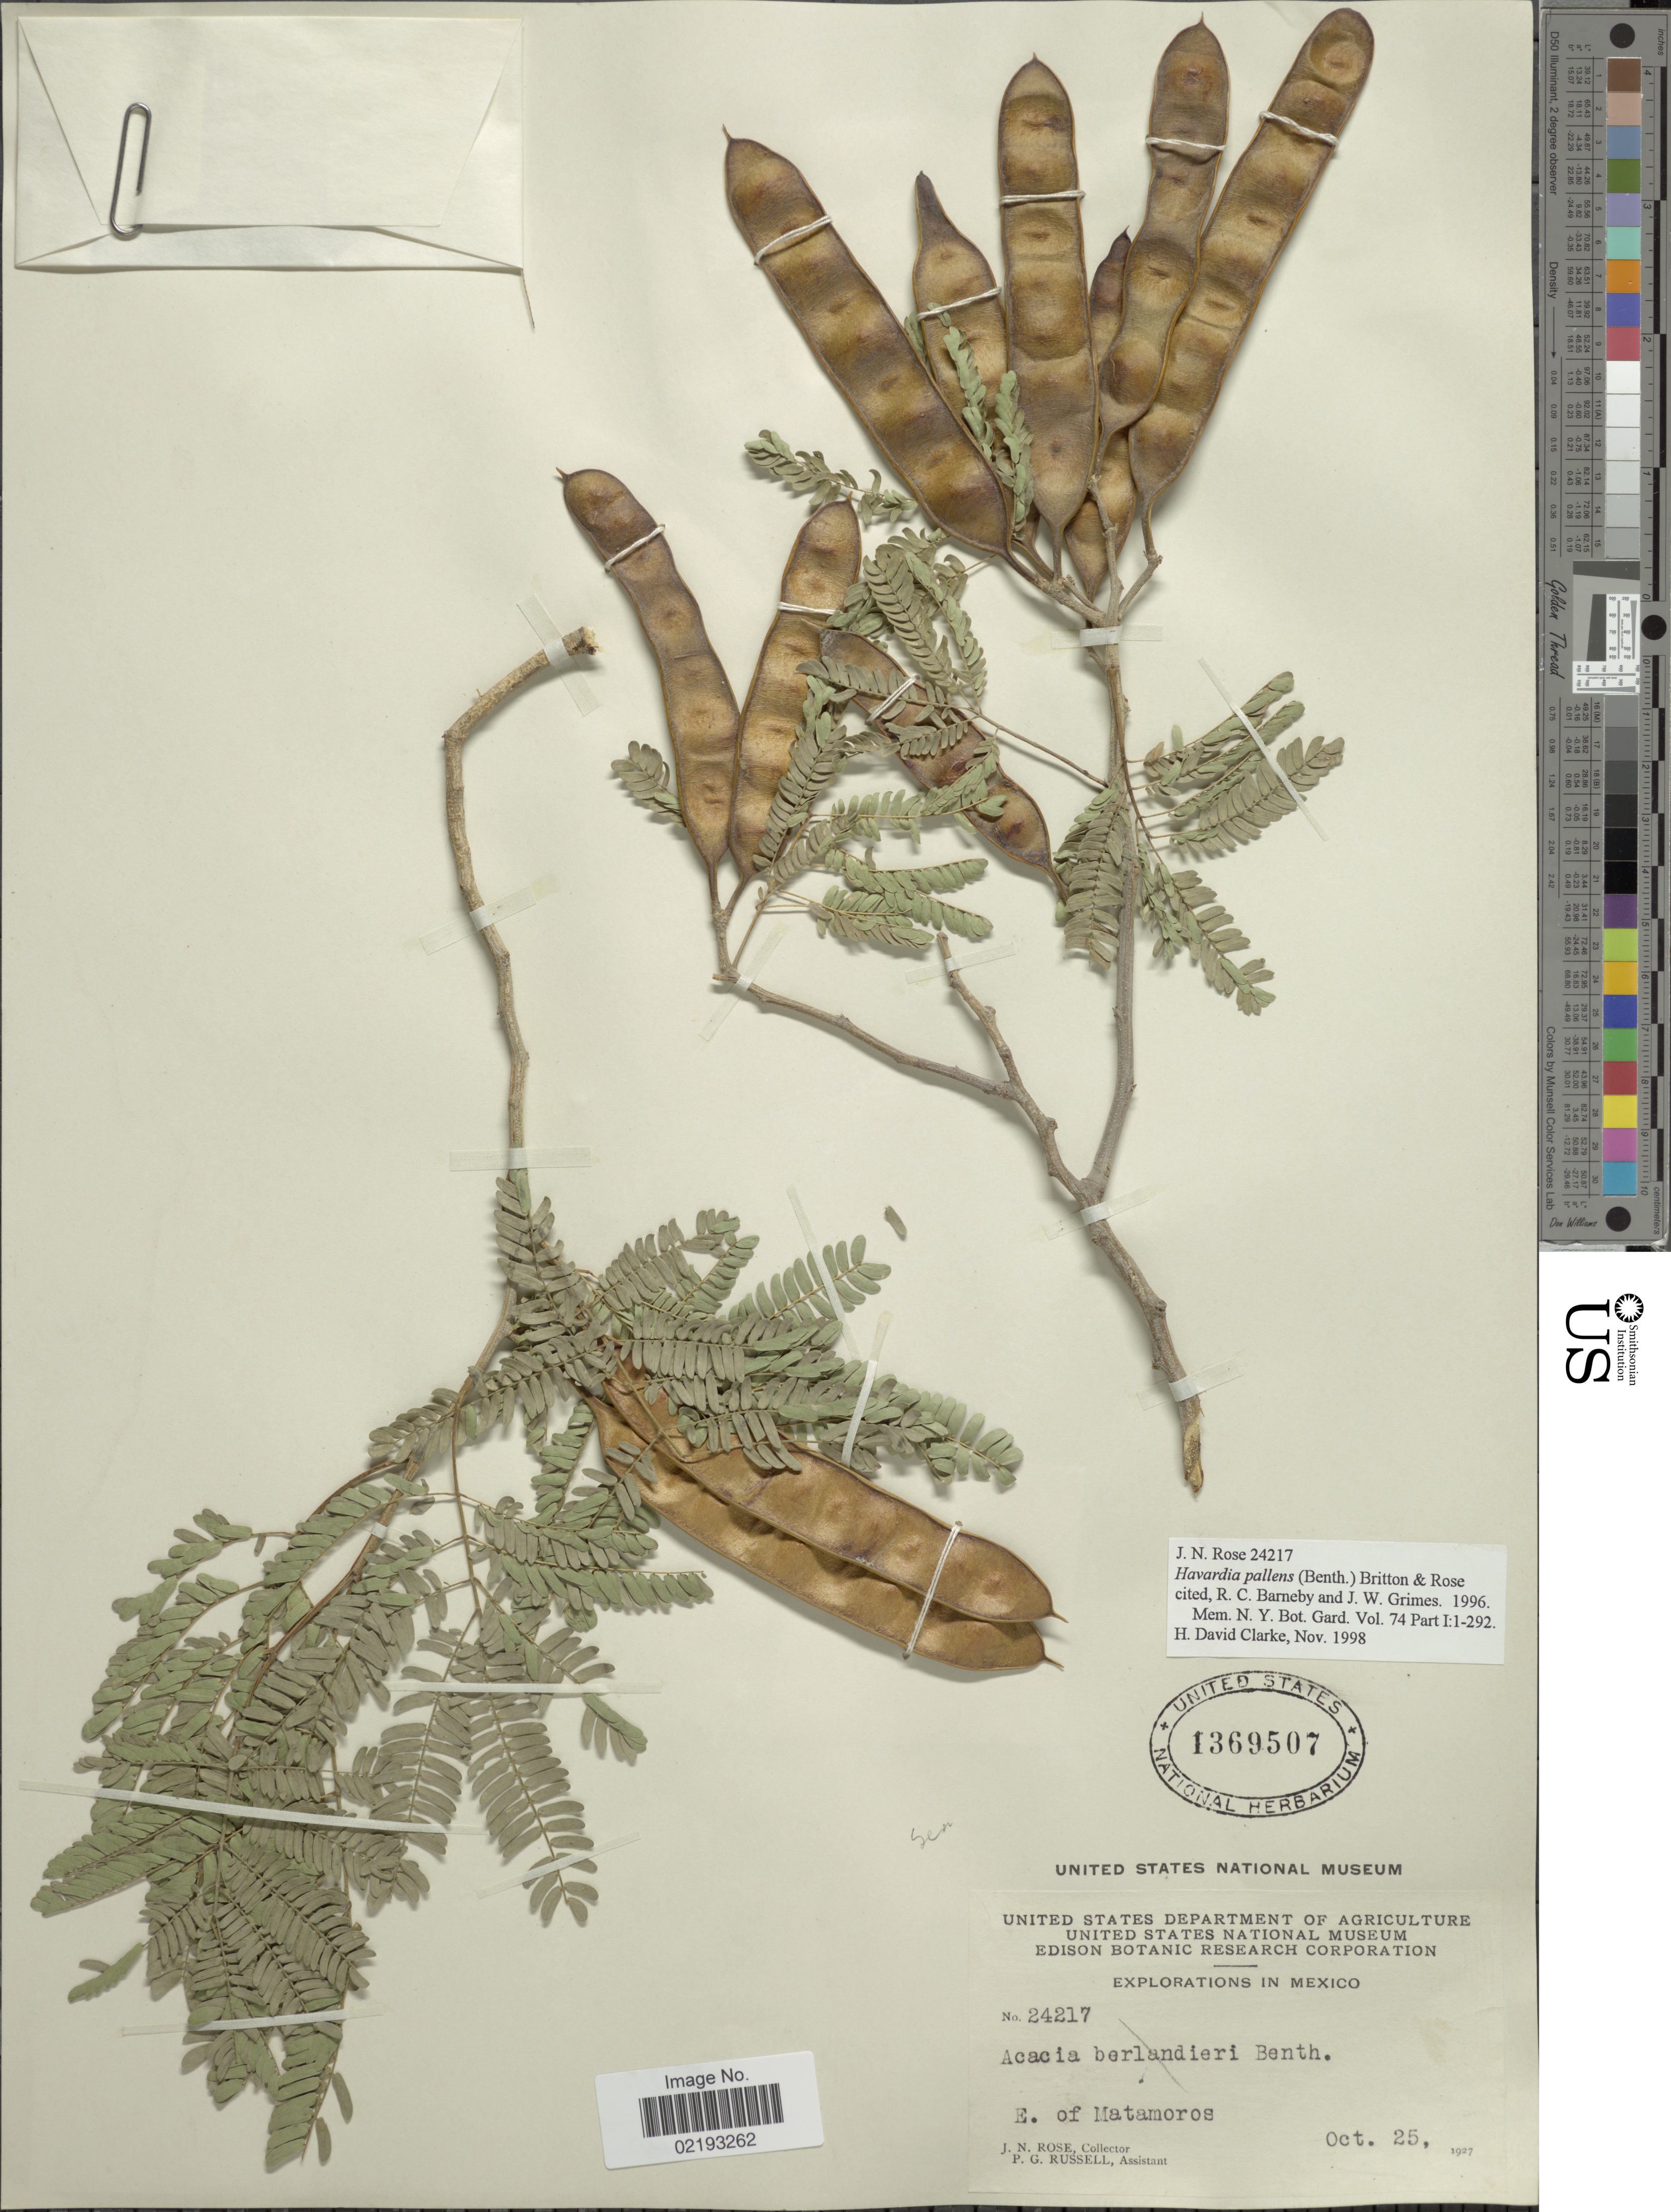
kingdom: Plantae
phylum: Tracheophyta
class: Magnoliopsida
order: Fabales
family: Fabaceae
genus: Havardia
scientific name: Havardia pallens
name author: (Benth.) Britton & Rose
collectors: J. N. Rose & P. G. Russell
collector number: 24217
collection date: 1927-10-25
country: Mexico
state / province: México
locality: E. of Matamoros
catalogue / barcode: US 1369507